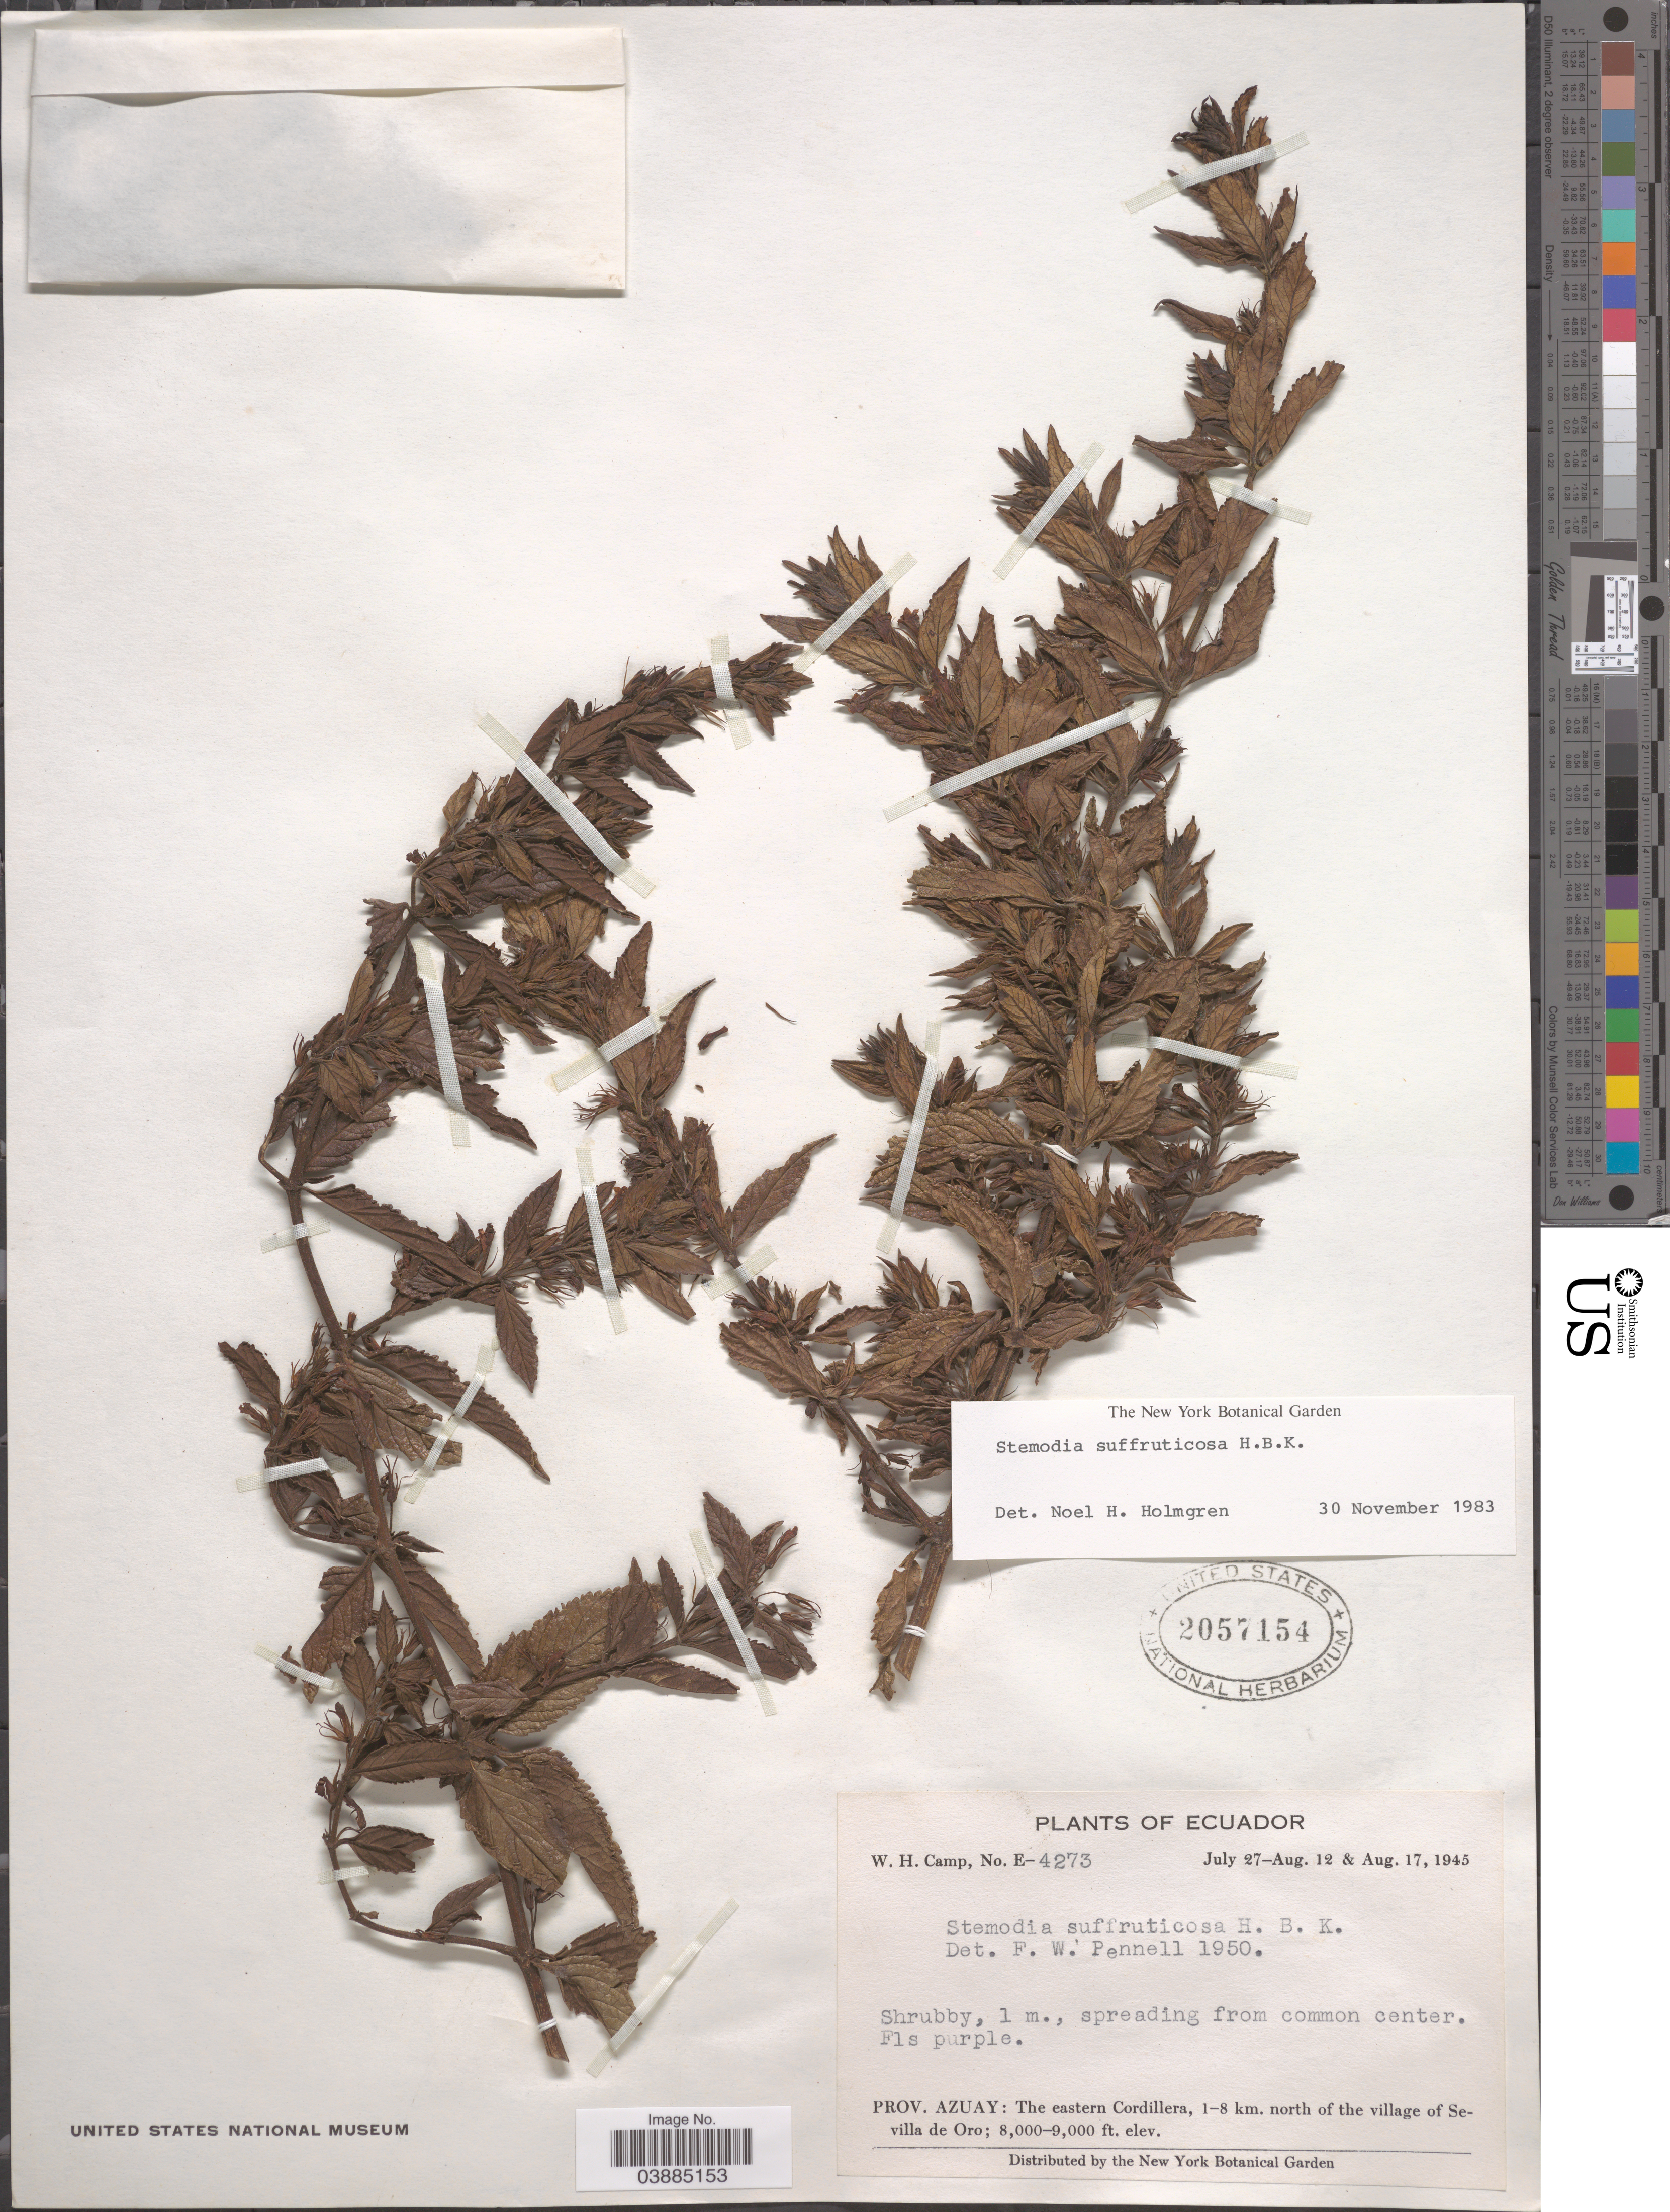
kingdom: Plantae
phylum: Tracheophyta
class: Magnoliopsida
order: Lamiales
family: Plantaginaceae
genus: Stemodia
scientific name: Stemodia suffruticosa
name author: Kunth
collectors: W. H. Camp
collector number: E-4273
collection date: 1945-07-27/1945-08-17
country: Ecuador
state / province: Azuay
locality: The eastern Cordillera, 1-8 km. north of the village of Sevilla de Oro.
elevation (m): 2438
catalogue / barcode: US 2057154